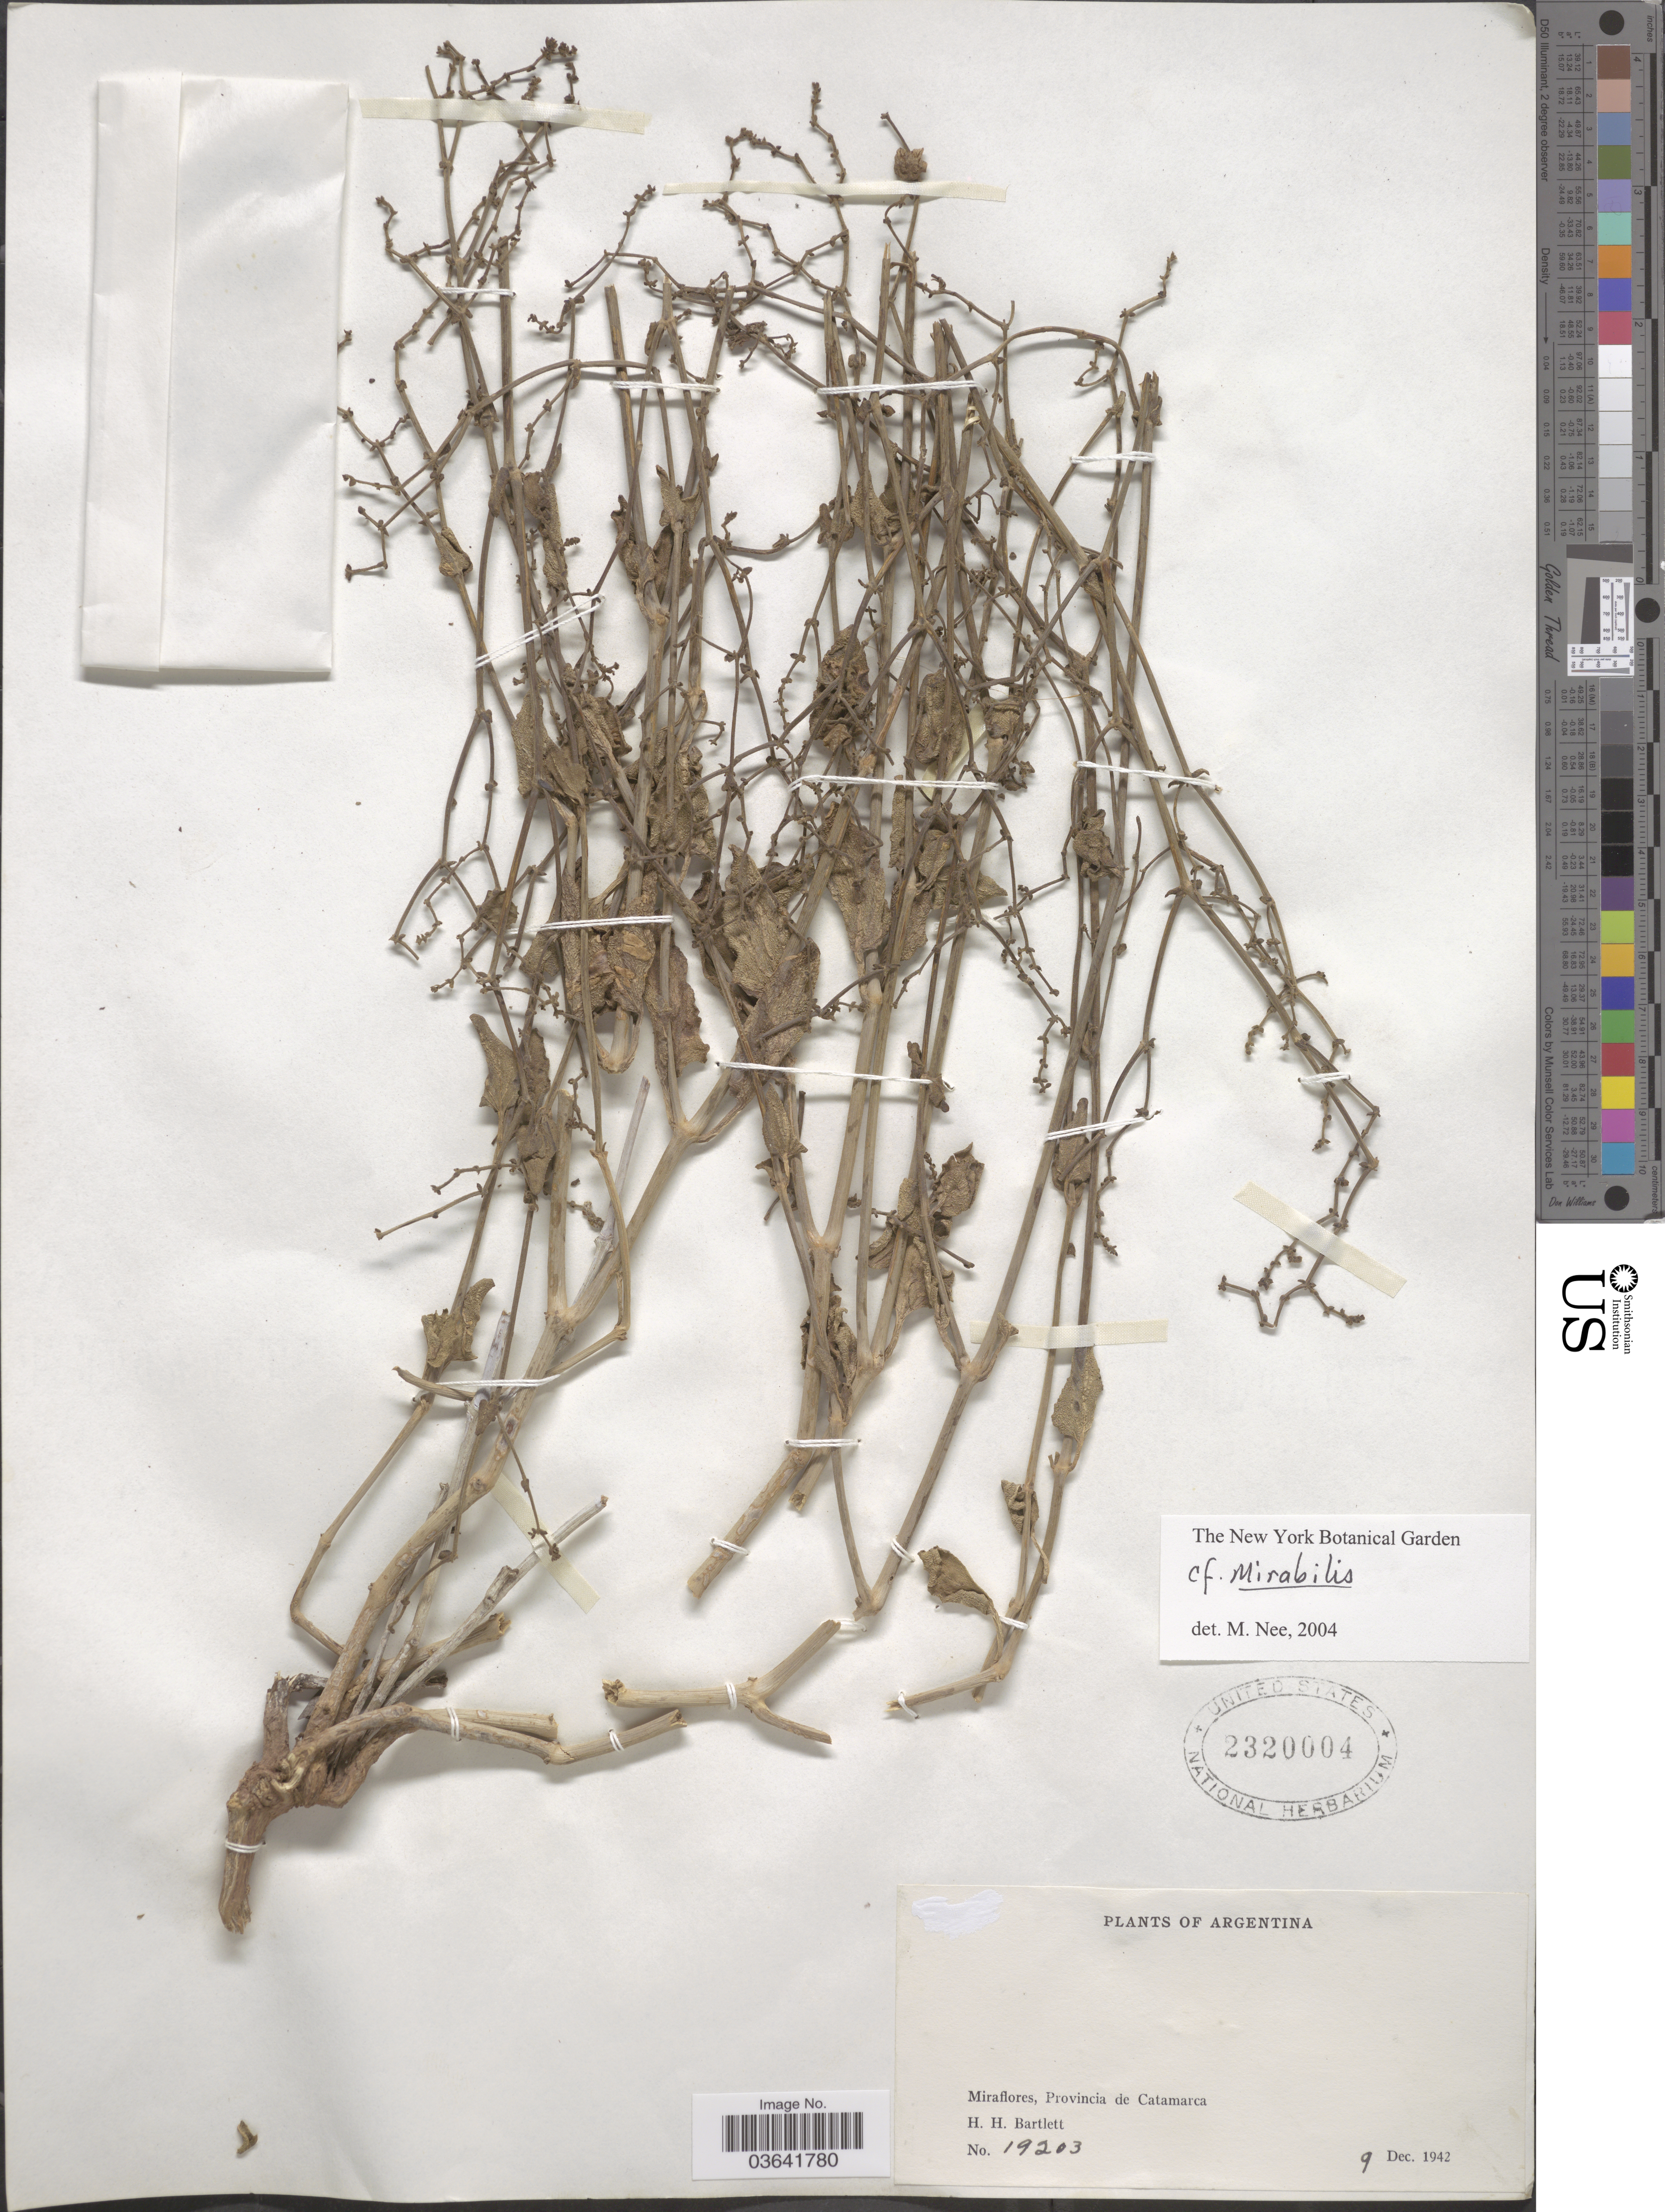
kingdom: Plantae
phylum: Tracheophyta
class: Magnoliopsida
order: Caryophyllales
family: Nyctaginaceae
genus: Mirabilis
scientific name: Mirabilis sp.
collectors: H. H. Bartlett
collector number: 19203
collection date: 1942-12-09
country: Argentina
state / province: Catamarca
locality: Miraflores.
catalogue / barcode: US 2320004